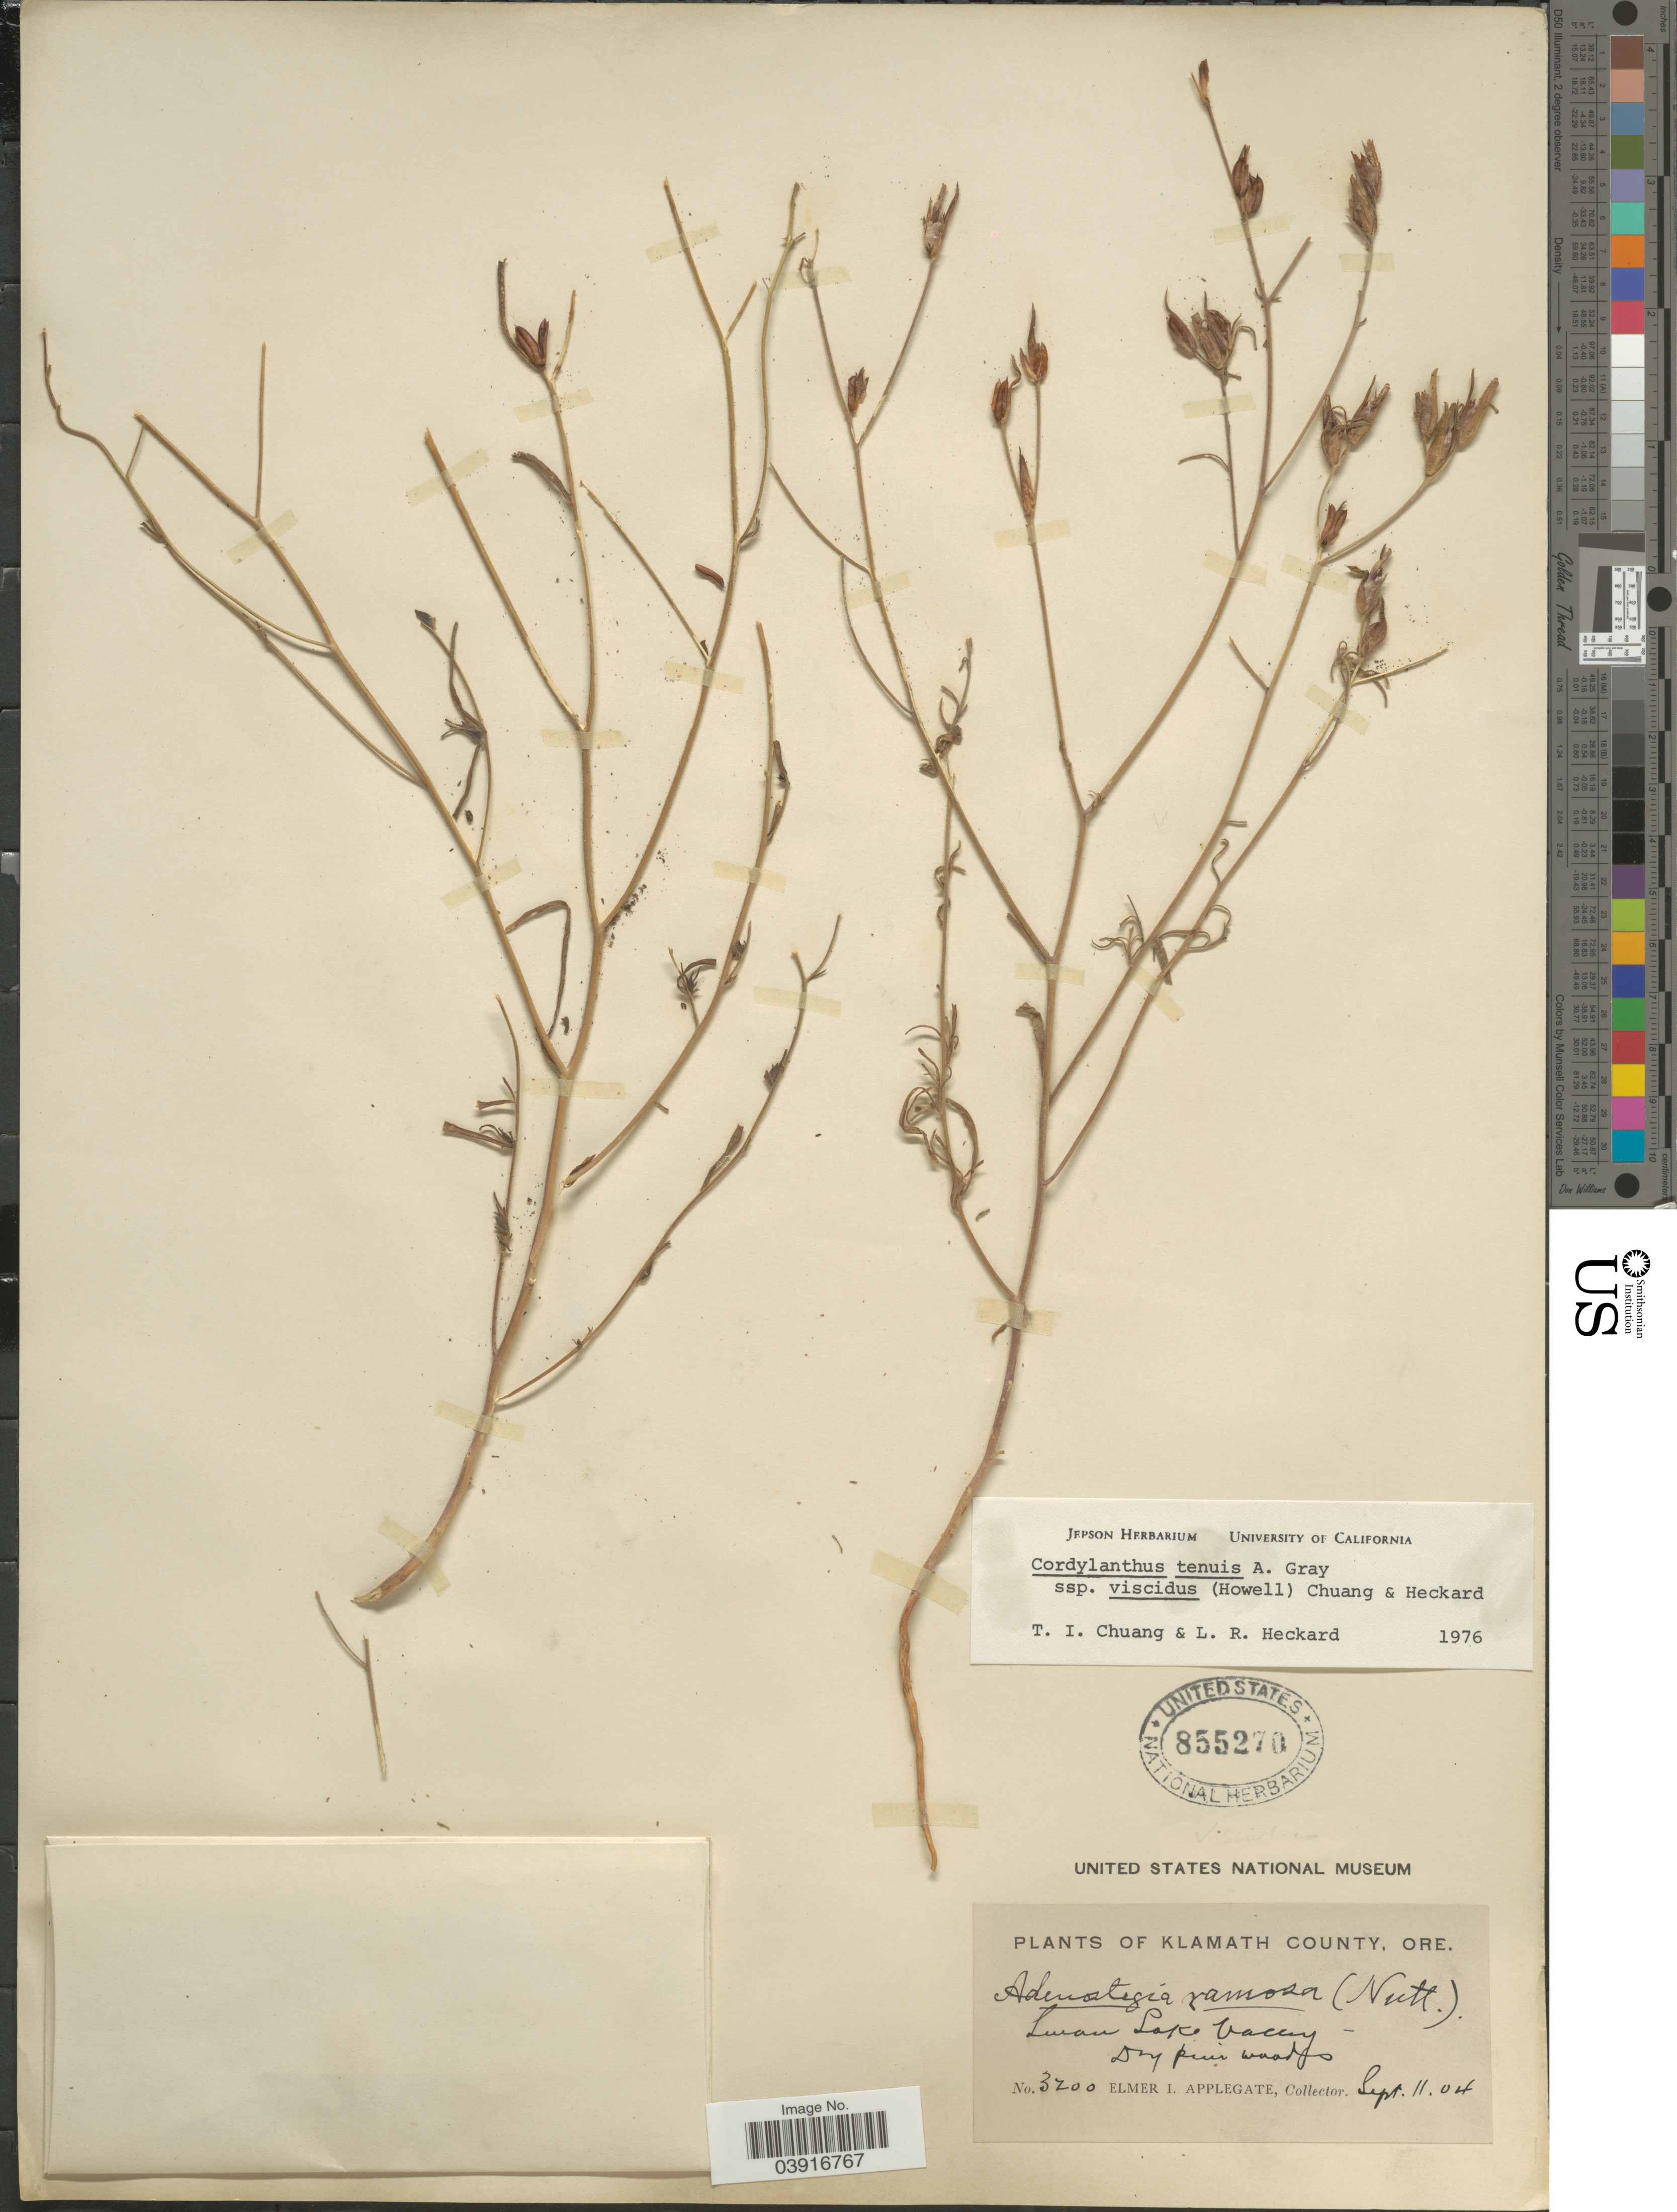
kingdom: Plantae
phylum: Tracheophyta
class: Magnoliopsida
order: Lamiales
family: Orobanchaceae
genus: Cordylanthus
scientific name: Cordylanthus tenuis subsp. viscidus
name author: (Howell) T.I. Chuang & Heckard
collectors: E. I. Applegate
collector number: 3200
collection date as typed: Transcribed d/m/y: 11/9/4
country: United States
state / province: Oregon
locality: Klamath County. Swan Lake Valley - Dry pine woods.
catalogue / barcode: US 855270